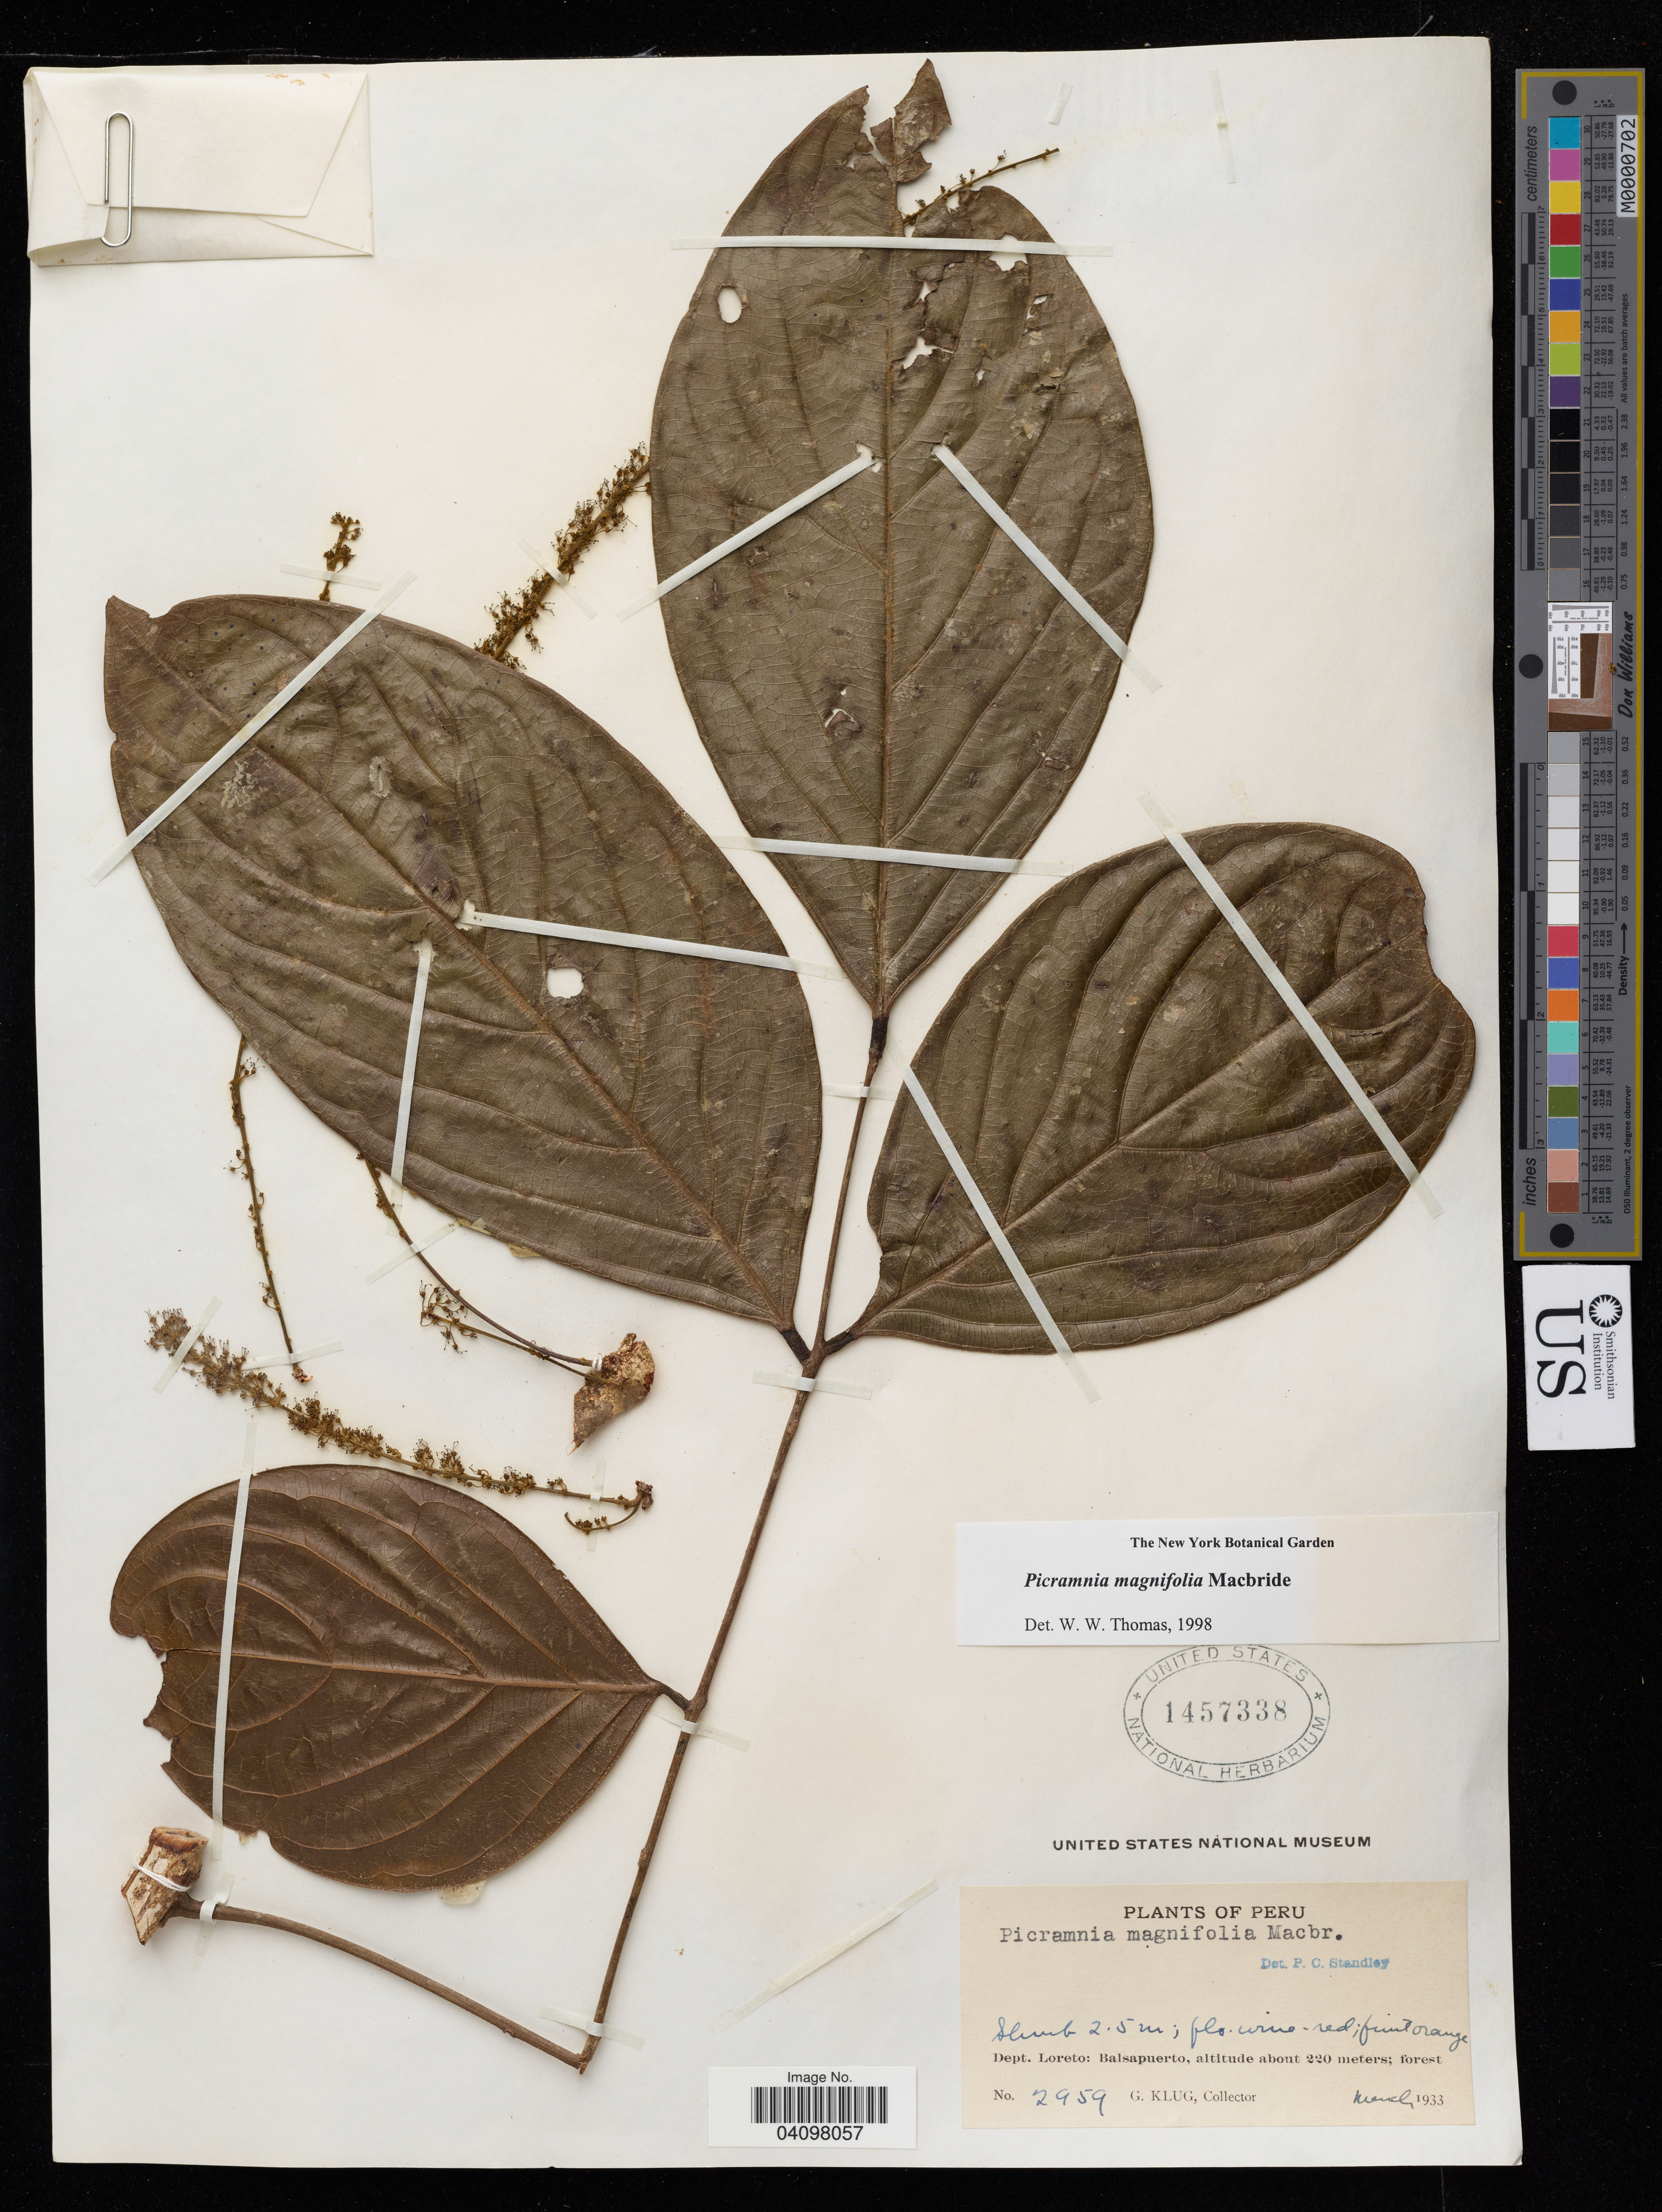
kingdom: Plantae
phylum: Tracheophyta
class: Magnoliopsida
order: Picramniales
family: Picramniaceae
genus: Picramnia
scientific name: Picramnia magnifolia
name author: J.F. Macbr.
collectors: G. Klug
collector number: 2959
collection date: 1933-03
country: Peru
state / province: Loreto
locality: Balsapuerto.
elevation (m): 220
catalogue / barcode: US 1457338